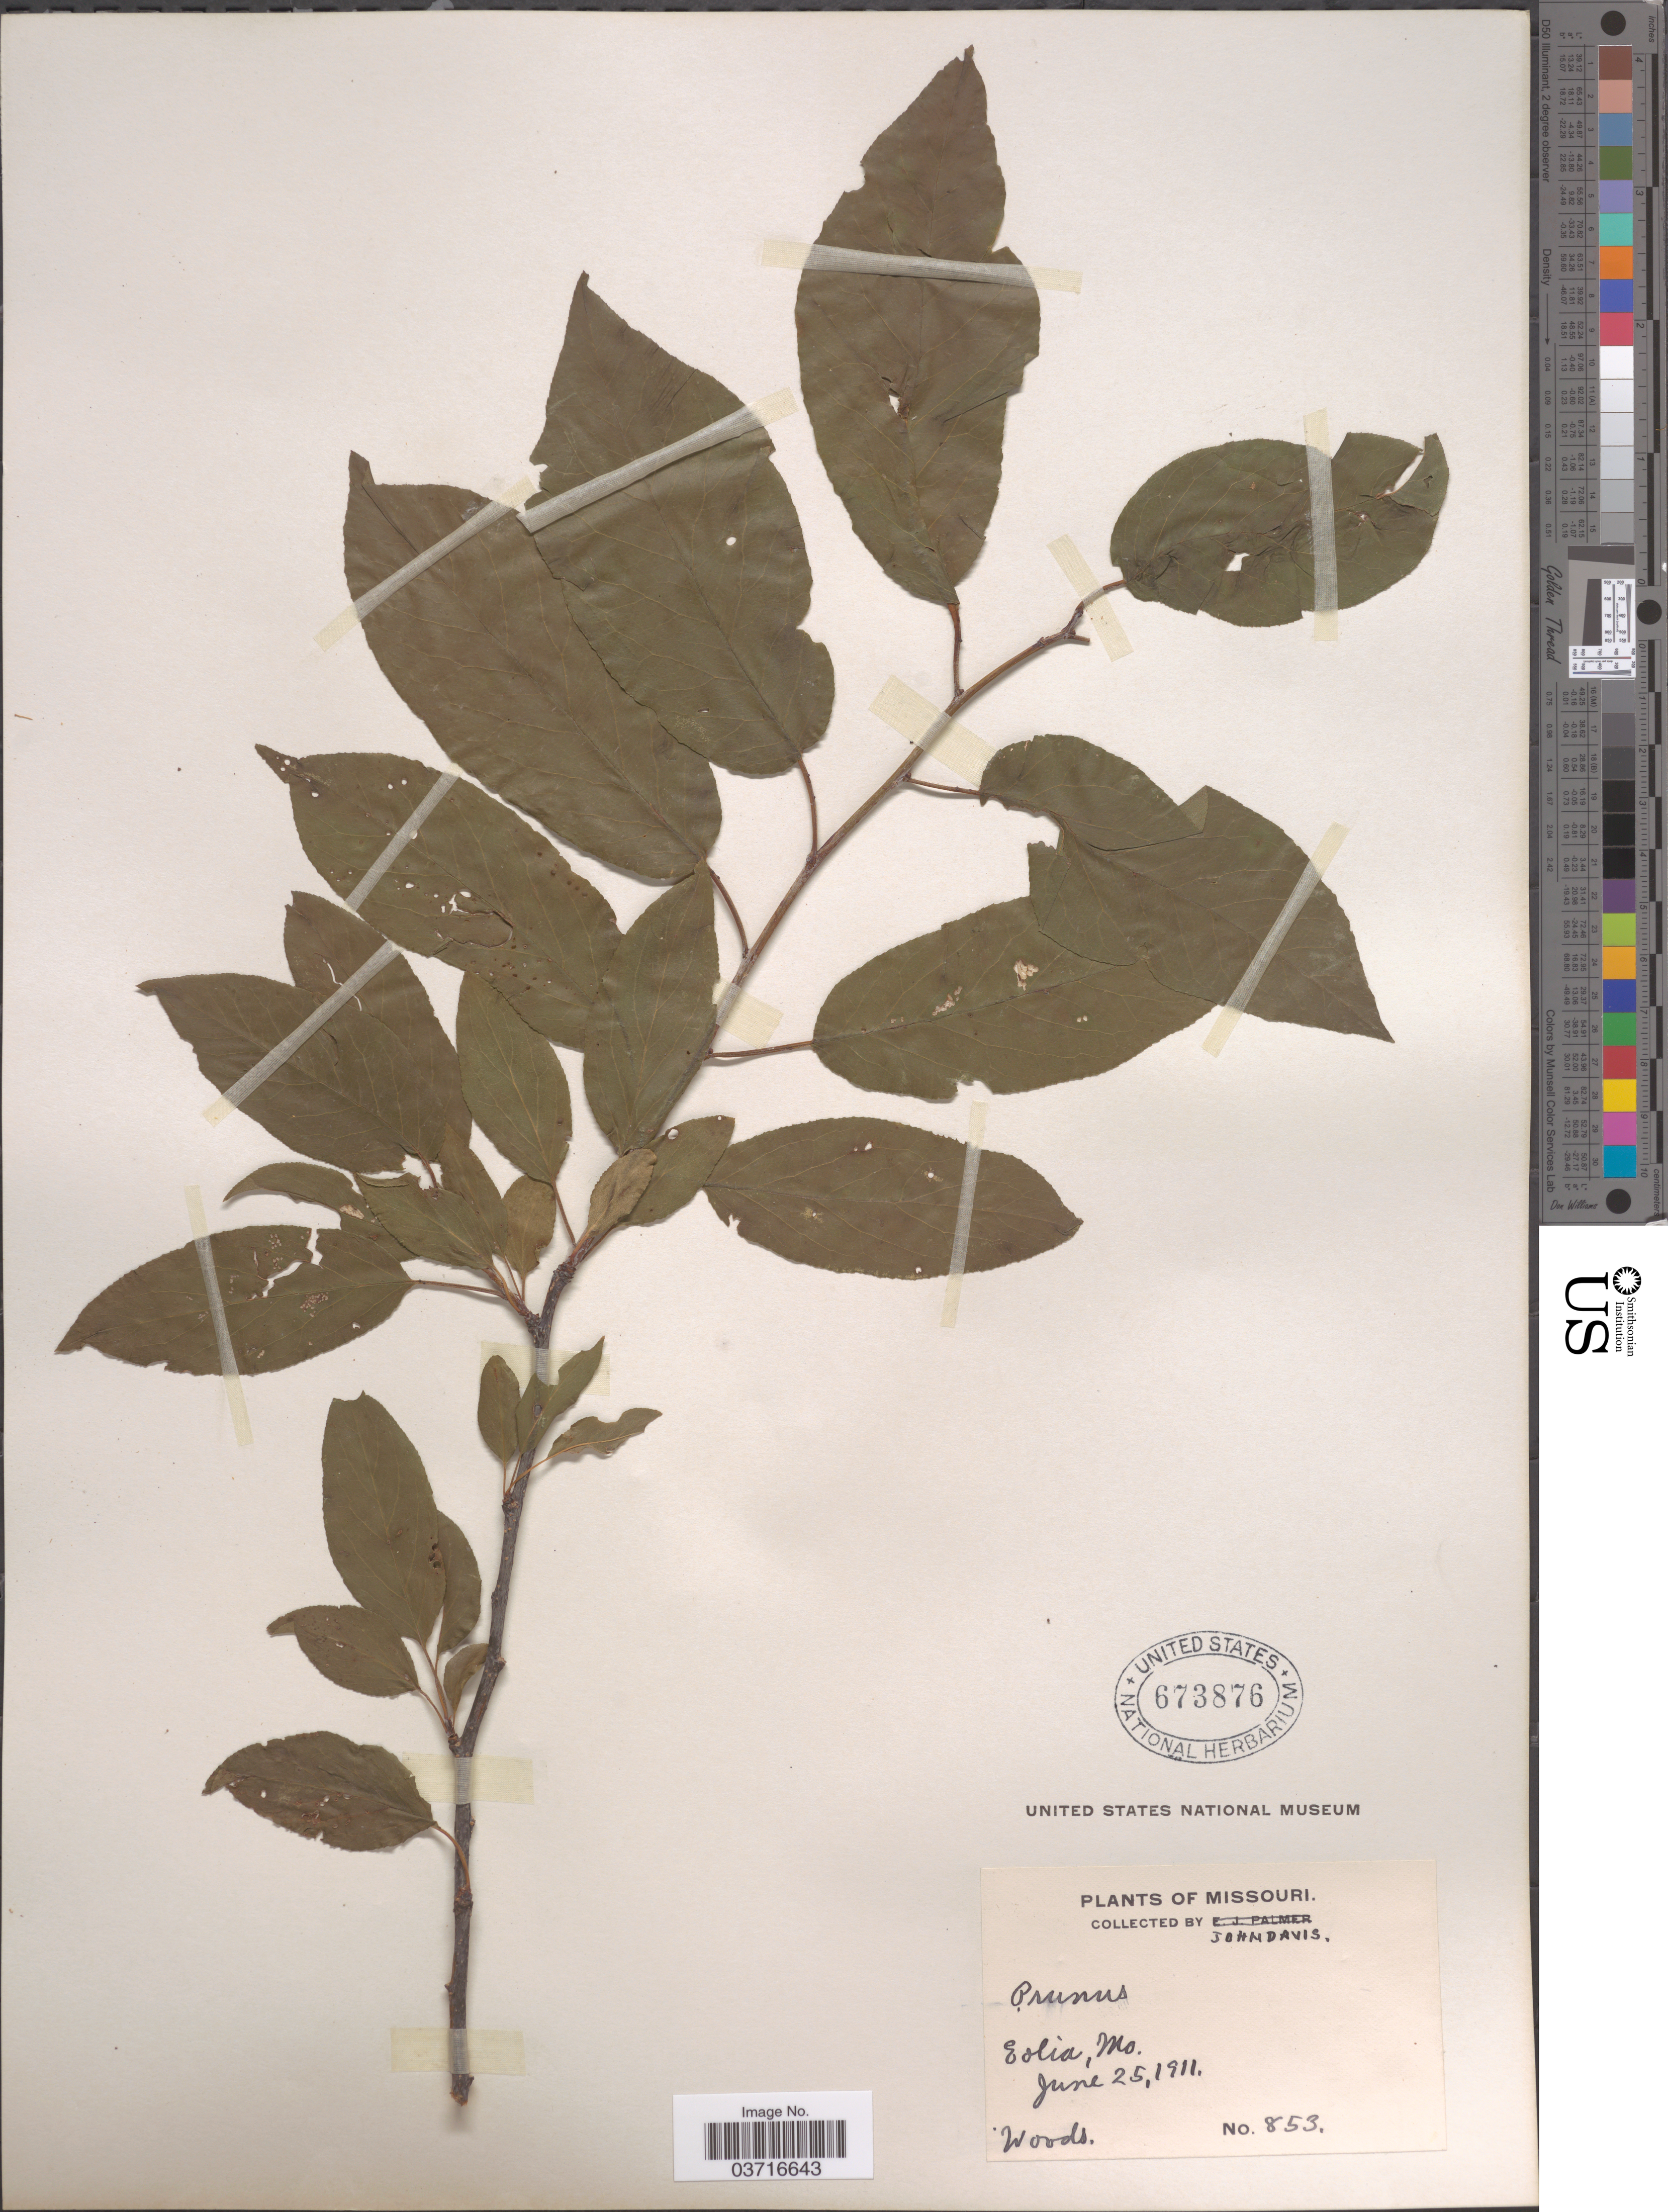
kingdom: Plantae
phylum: Tracheophyta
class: Magnoliopsida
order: Rosales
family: Rosaceae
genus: Prunus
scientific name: Prunus sp.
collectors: J. Davis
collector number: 853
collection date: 1911-06-25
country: United States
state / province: Missouri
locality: Eolia.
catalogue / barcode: US 673876